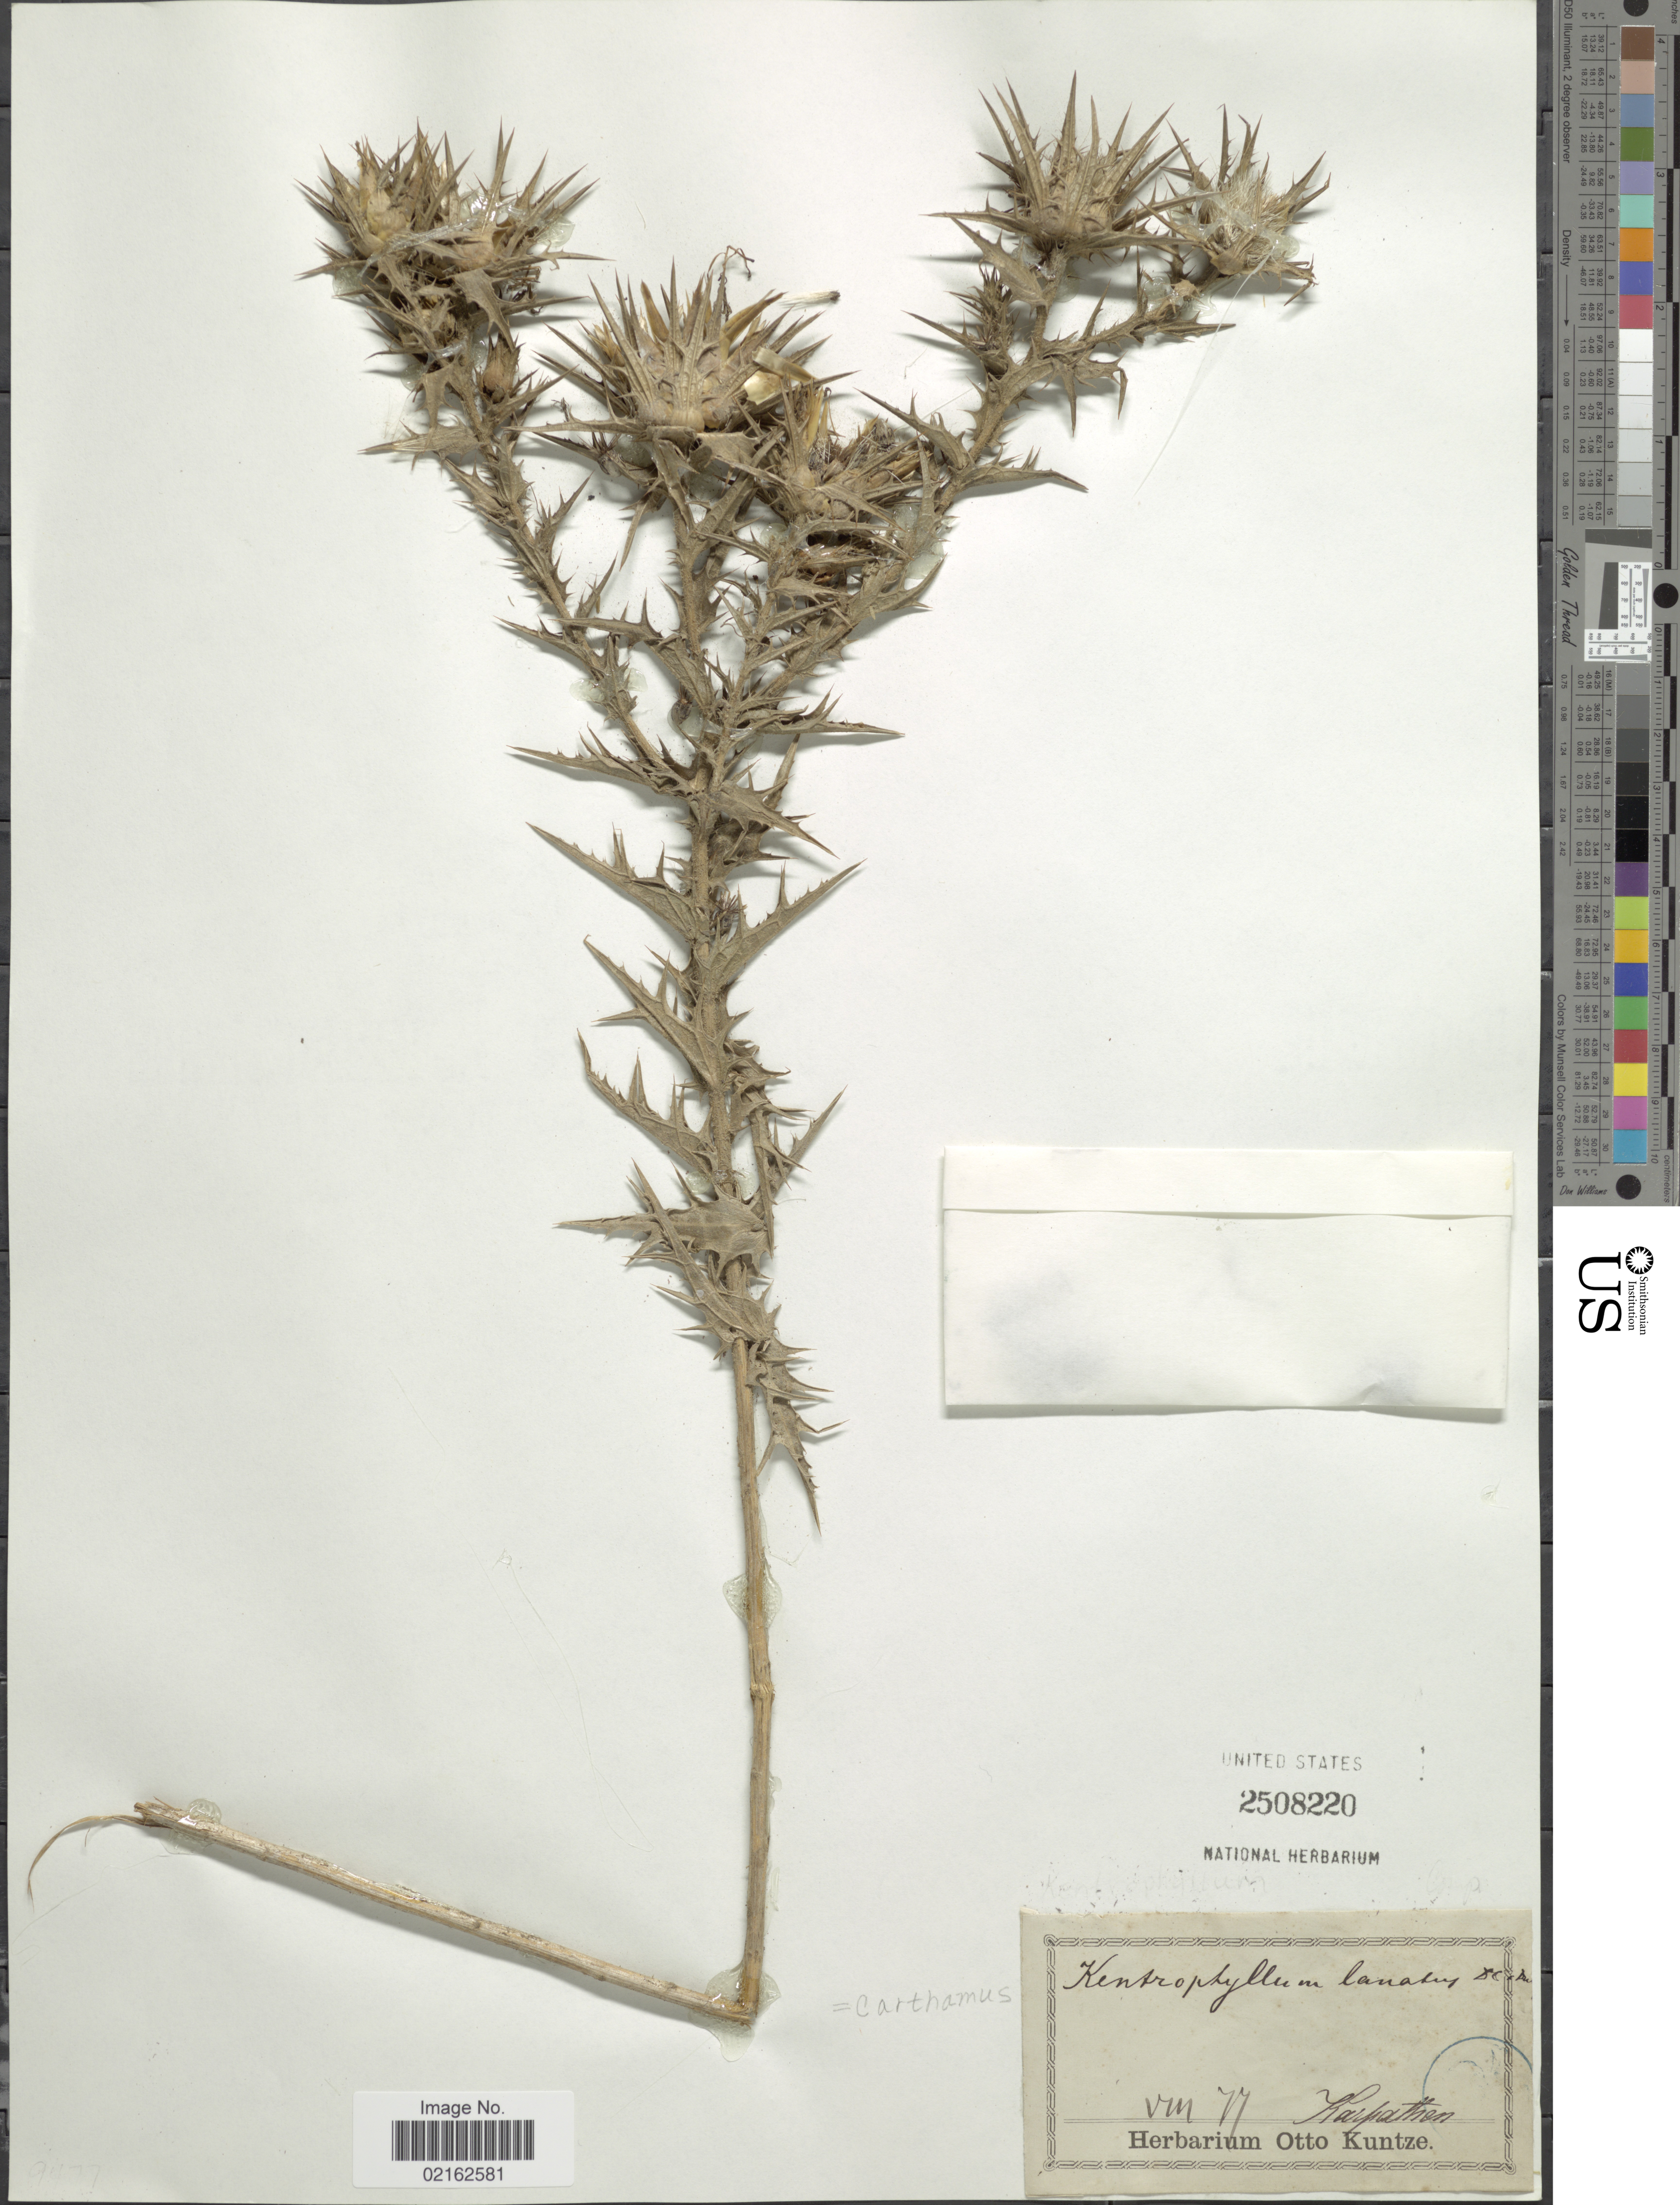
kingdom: Plantae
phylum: Tracheophyta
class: Magnoliopsida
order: Asterales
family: Asteraceae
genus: Carthamus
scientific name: Carthamus lanatus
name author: L.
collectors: ex herb. Otto Kuntze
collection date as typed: Transcribed d/m/y: /8/77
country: Greece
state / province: South Aegean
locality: Karpathen.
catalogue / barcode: US 2508220